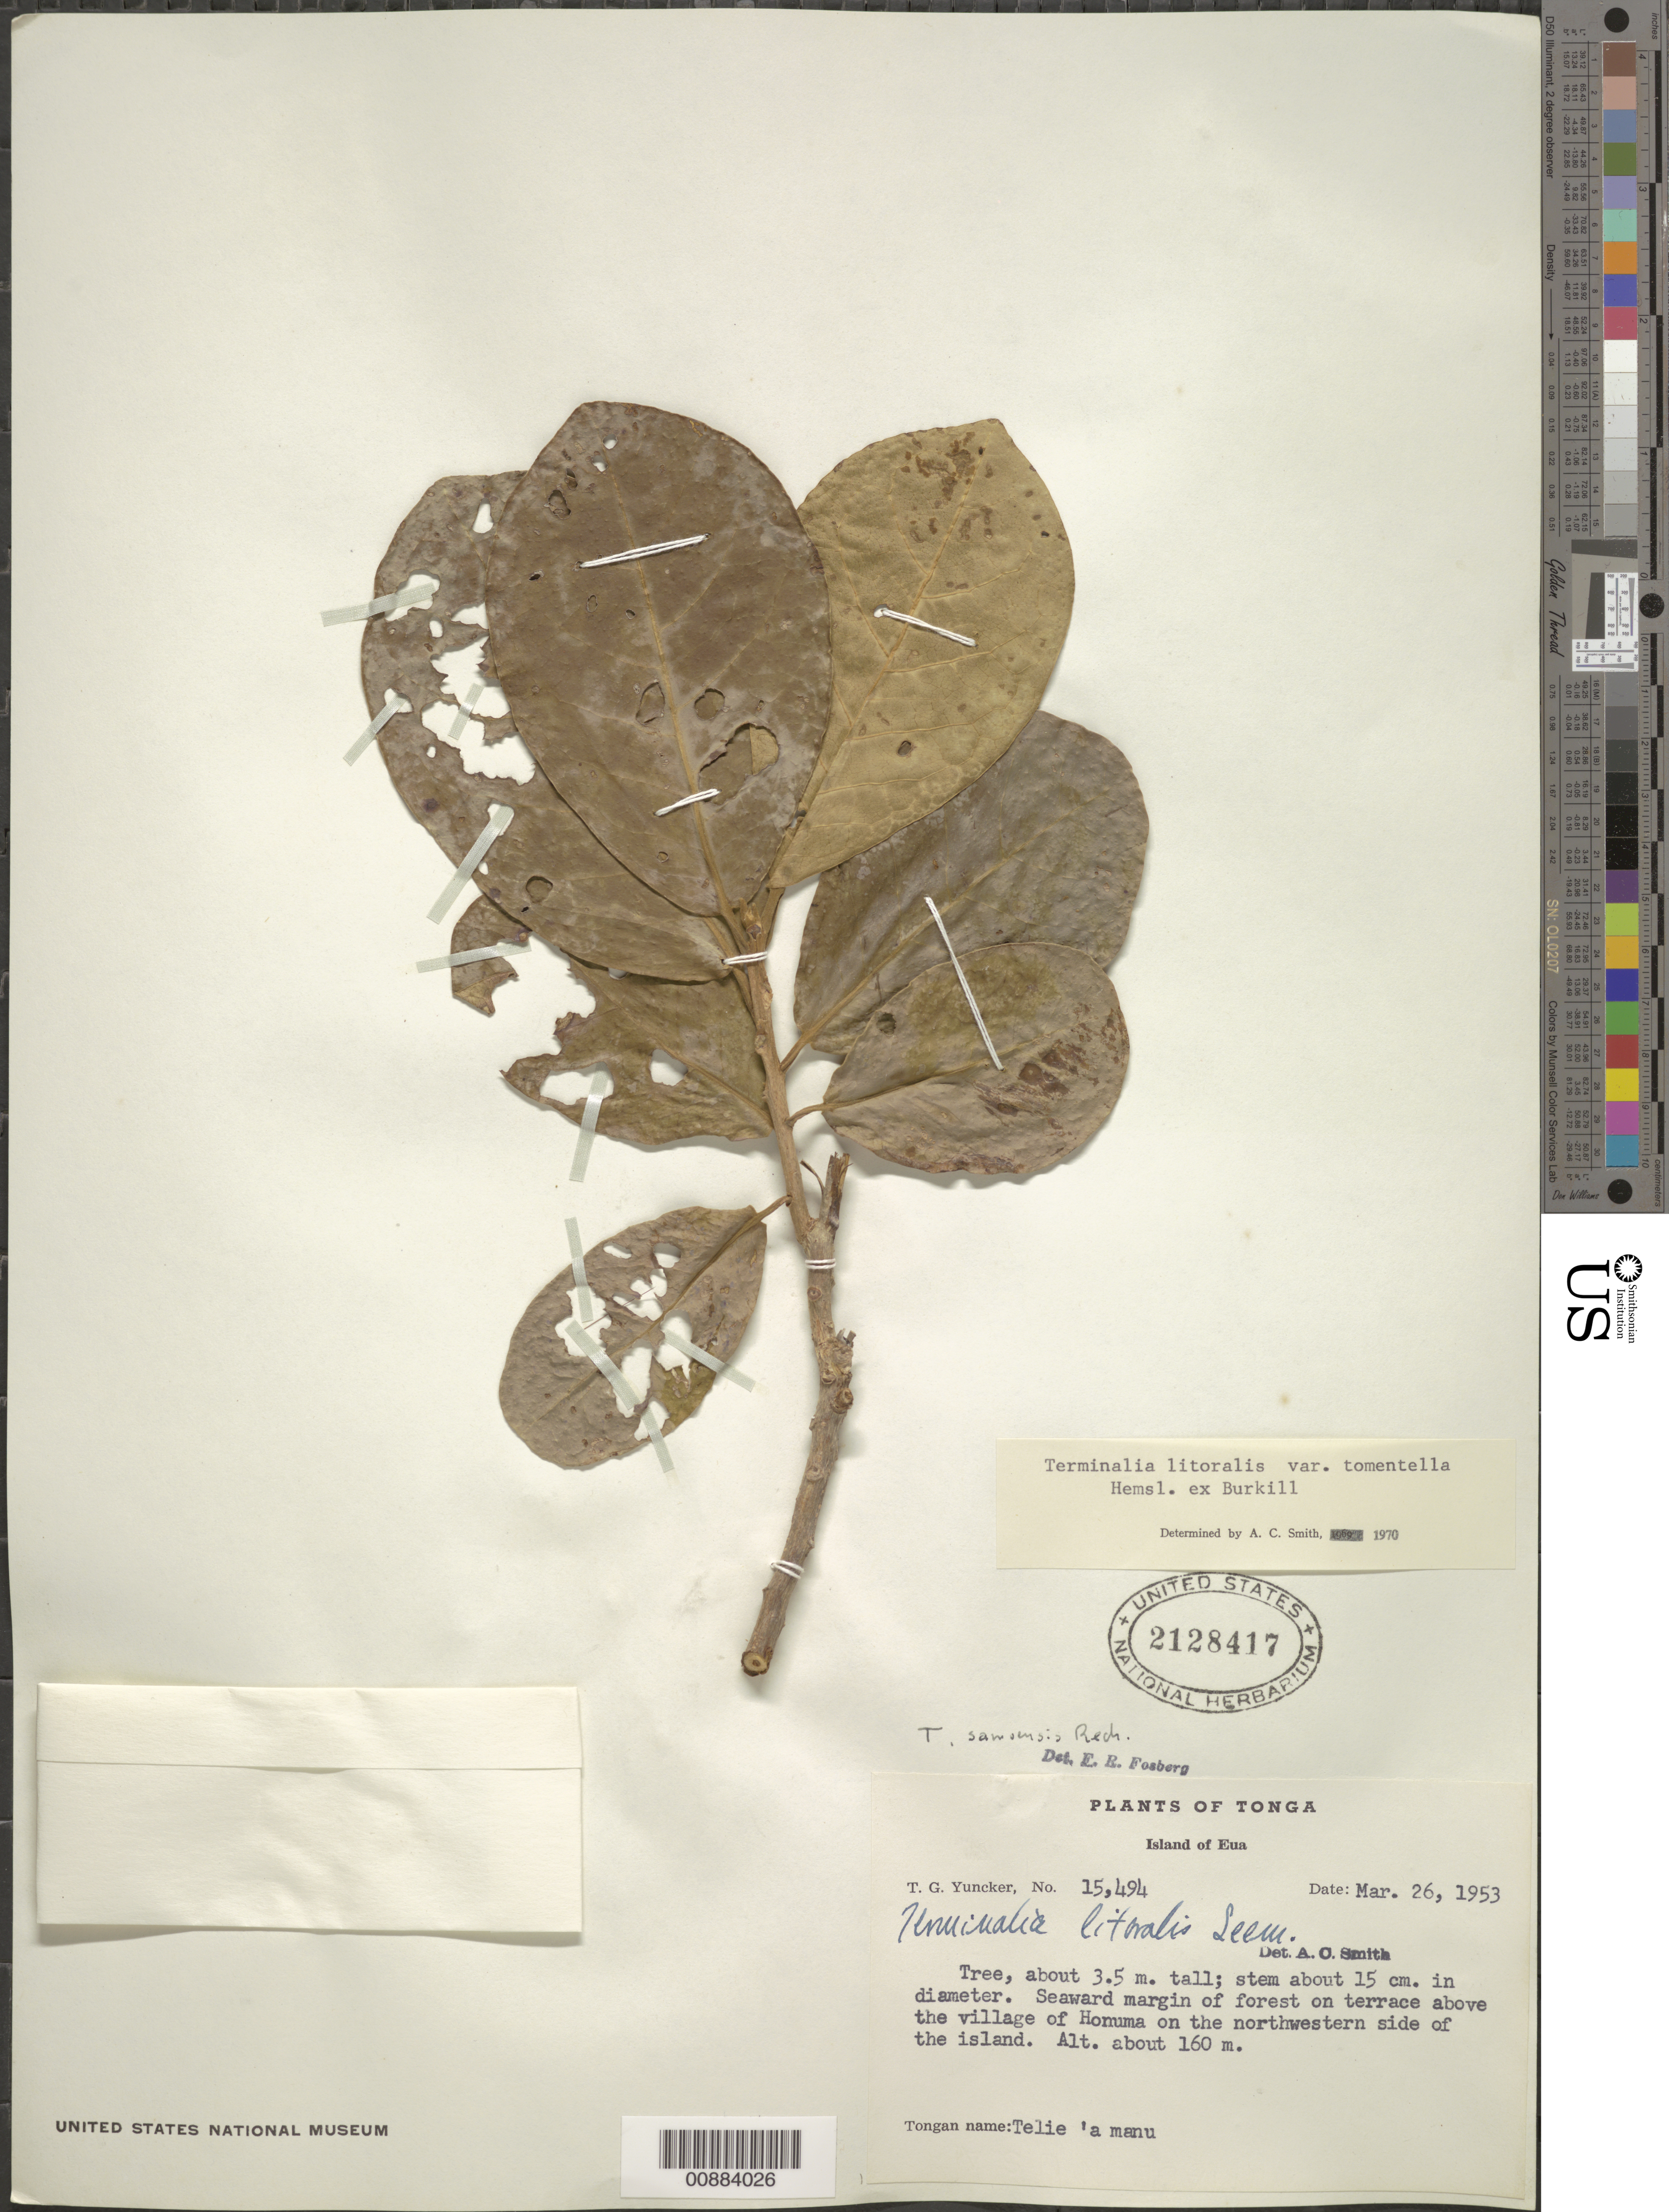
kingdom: Plantae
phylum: Tracheophyta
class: Magnoliopsida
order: Myrtales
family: Combretaceae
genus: Terminalia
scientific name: Terminalia litoralis var. tomentella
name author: Hemsl. ex Burkill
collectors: T. G. Yuncker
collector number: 15494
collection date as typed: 26 Mar 1953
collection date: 1953-03-26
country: Tonga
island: Eua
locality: Seaward margin of forest on terrace above the village of Honuma on the NW side of the island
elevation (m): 160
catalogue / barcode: US 2128417